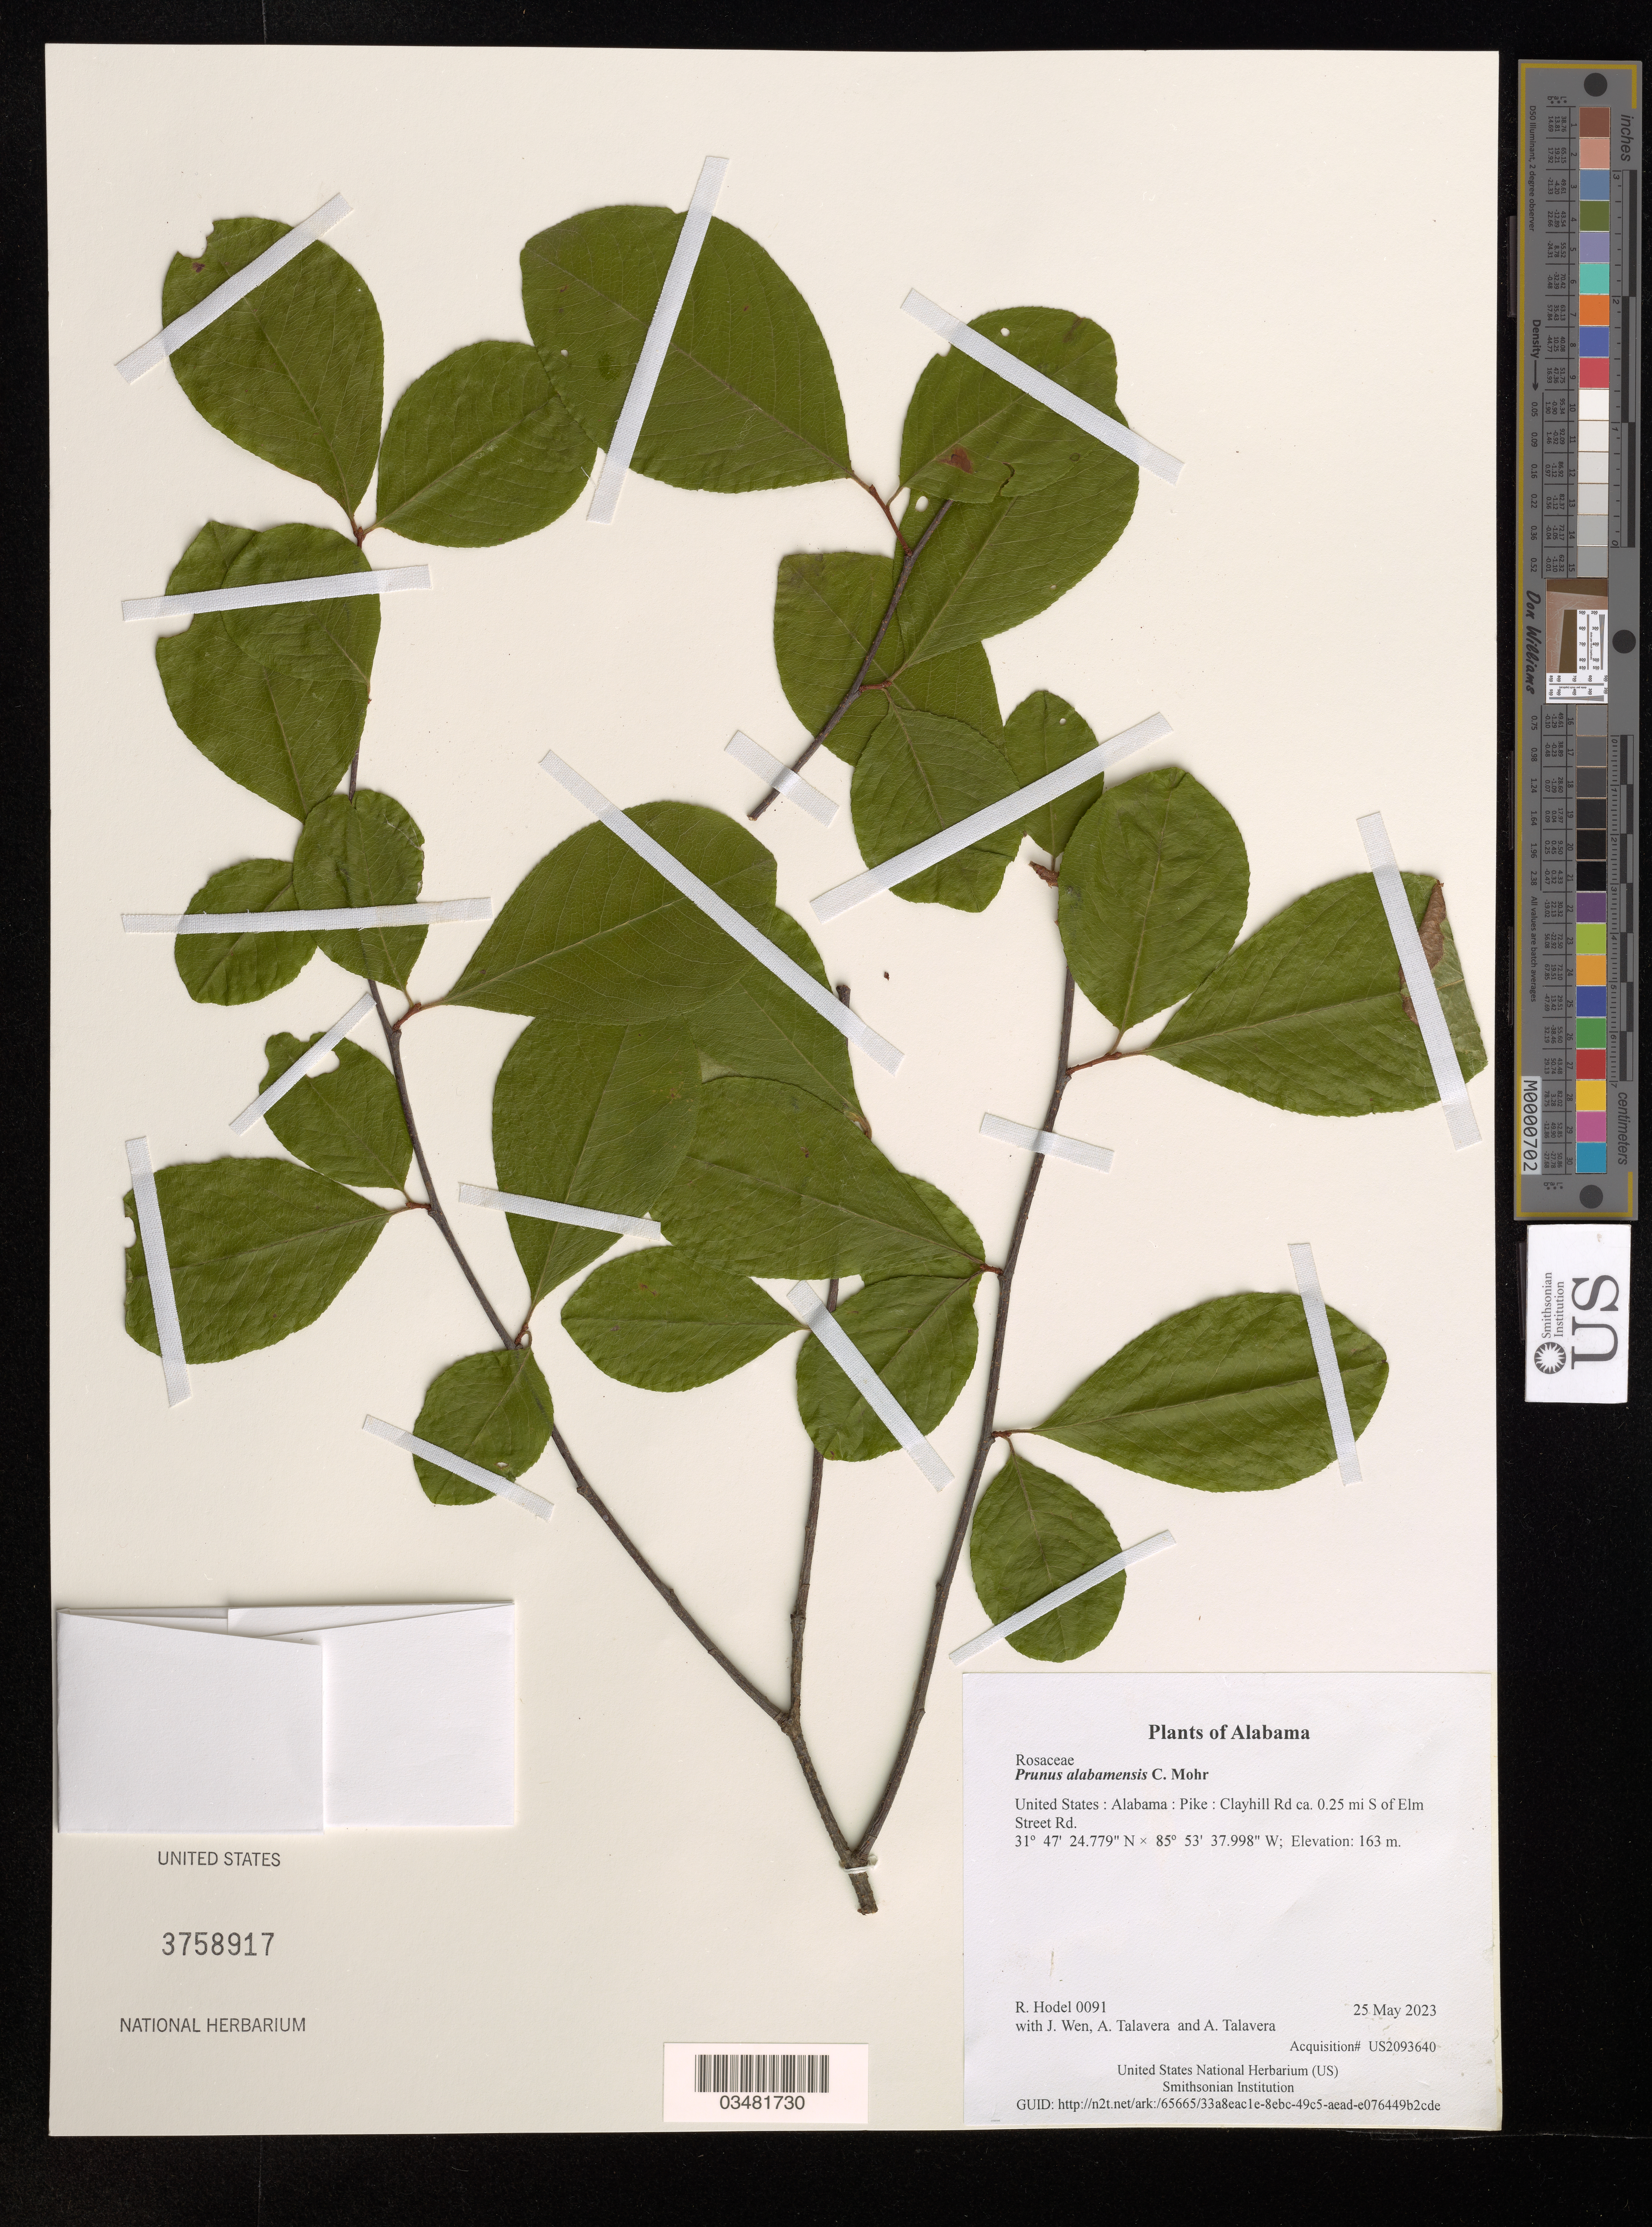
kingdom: Plantae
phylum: Tracheophyta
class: Magnoliopsida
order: Rosales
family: Rosaceae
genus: Prunus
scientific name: Prunus alabamensis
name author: C. Mohr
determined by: Hodel, Richard G. J.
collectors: R. Hodel, J. Wen, A. Talavera & A. Talavera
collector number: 0091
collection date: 2023-05-25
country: United States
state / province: Alabama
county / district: Pike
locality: Clayhill Rd ca. 0.25 mi S of Elm Street Rd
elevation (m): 163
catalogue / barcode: US 3758917